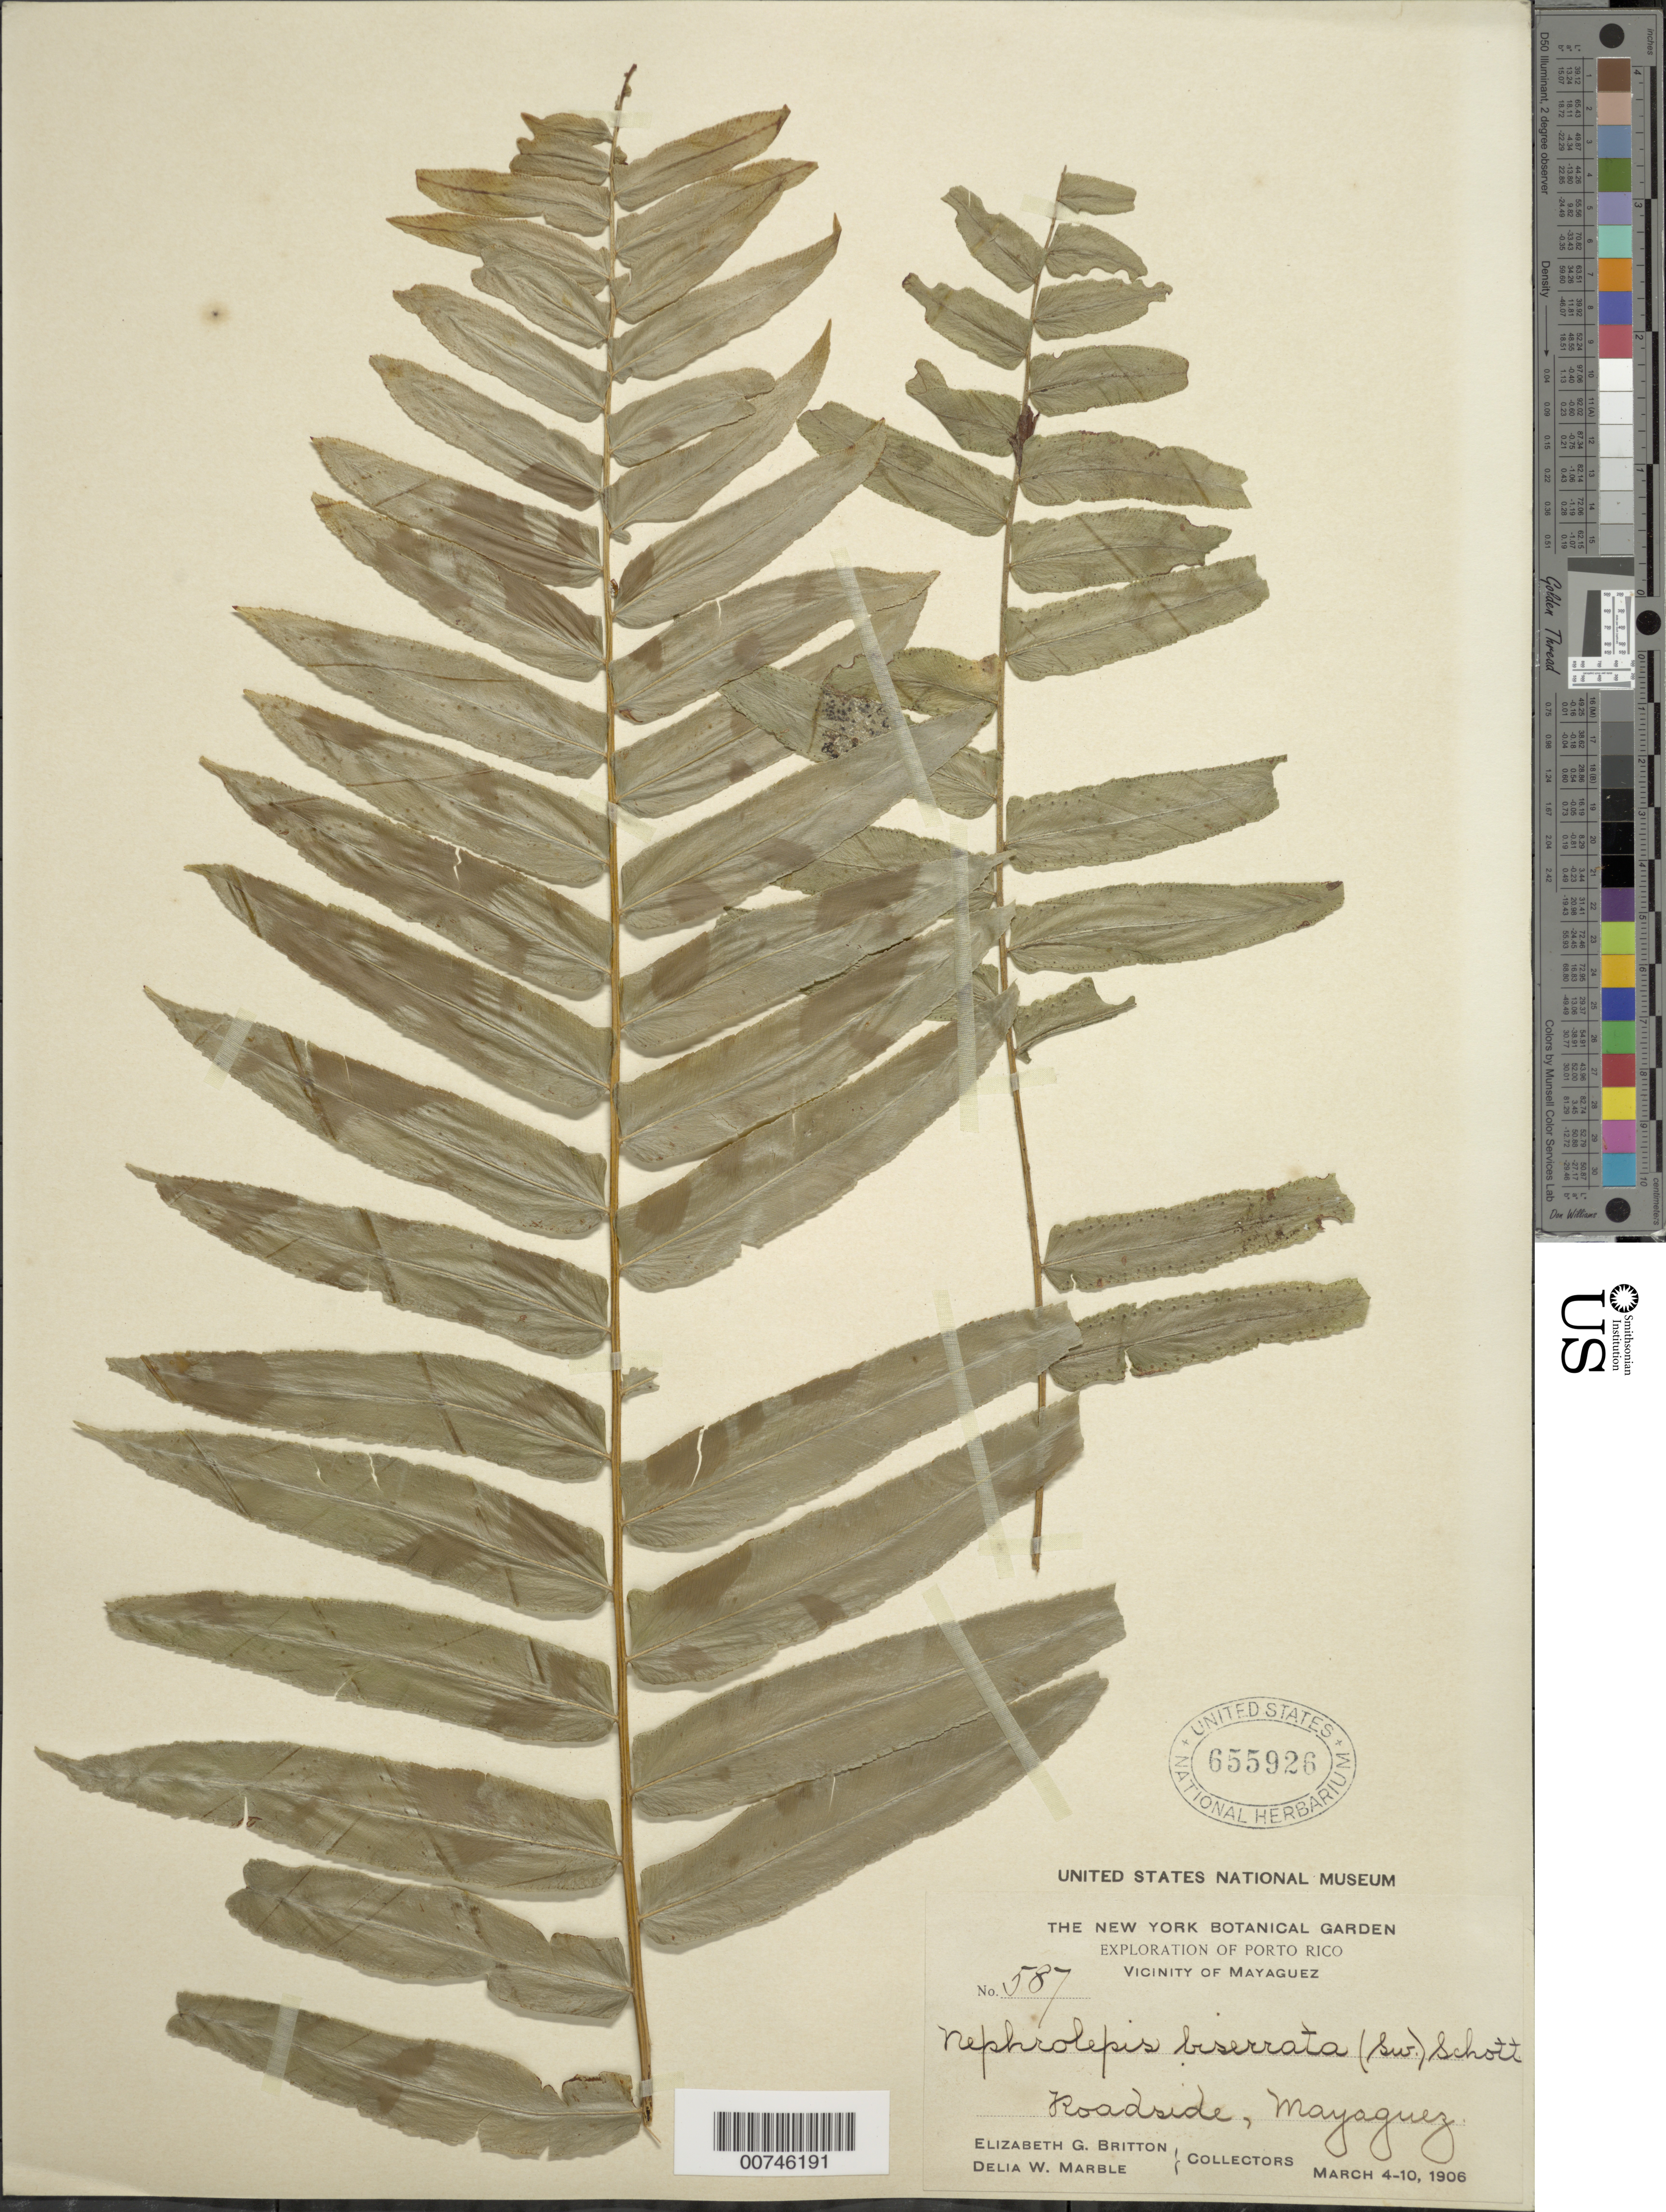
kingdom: Plantae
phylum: Tracheophyta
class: Polypodiopsida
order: Polypodiales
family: Nephrolepidaceae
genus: Nephrolepis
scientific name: Nephrolepis biserrata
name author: (Sw.) Schott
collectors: E. G. Britton & D. W. Marble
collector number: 587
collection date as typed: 04 Mar 1906 to 10 Mar 1906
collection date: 1906-03-04/1906-03-10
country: Puerto Rico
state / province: Mayagüez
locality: Vicinity of Mayaguez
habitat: Roadside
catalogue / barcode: US 655926